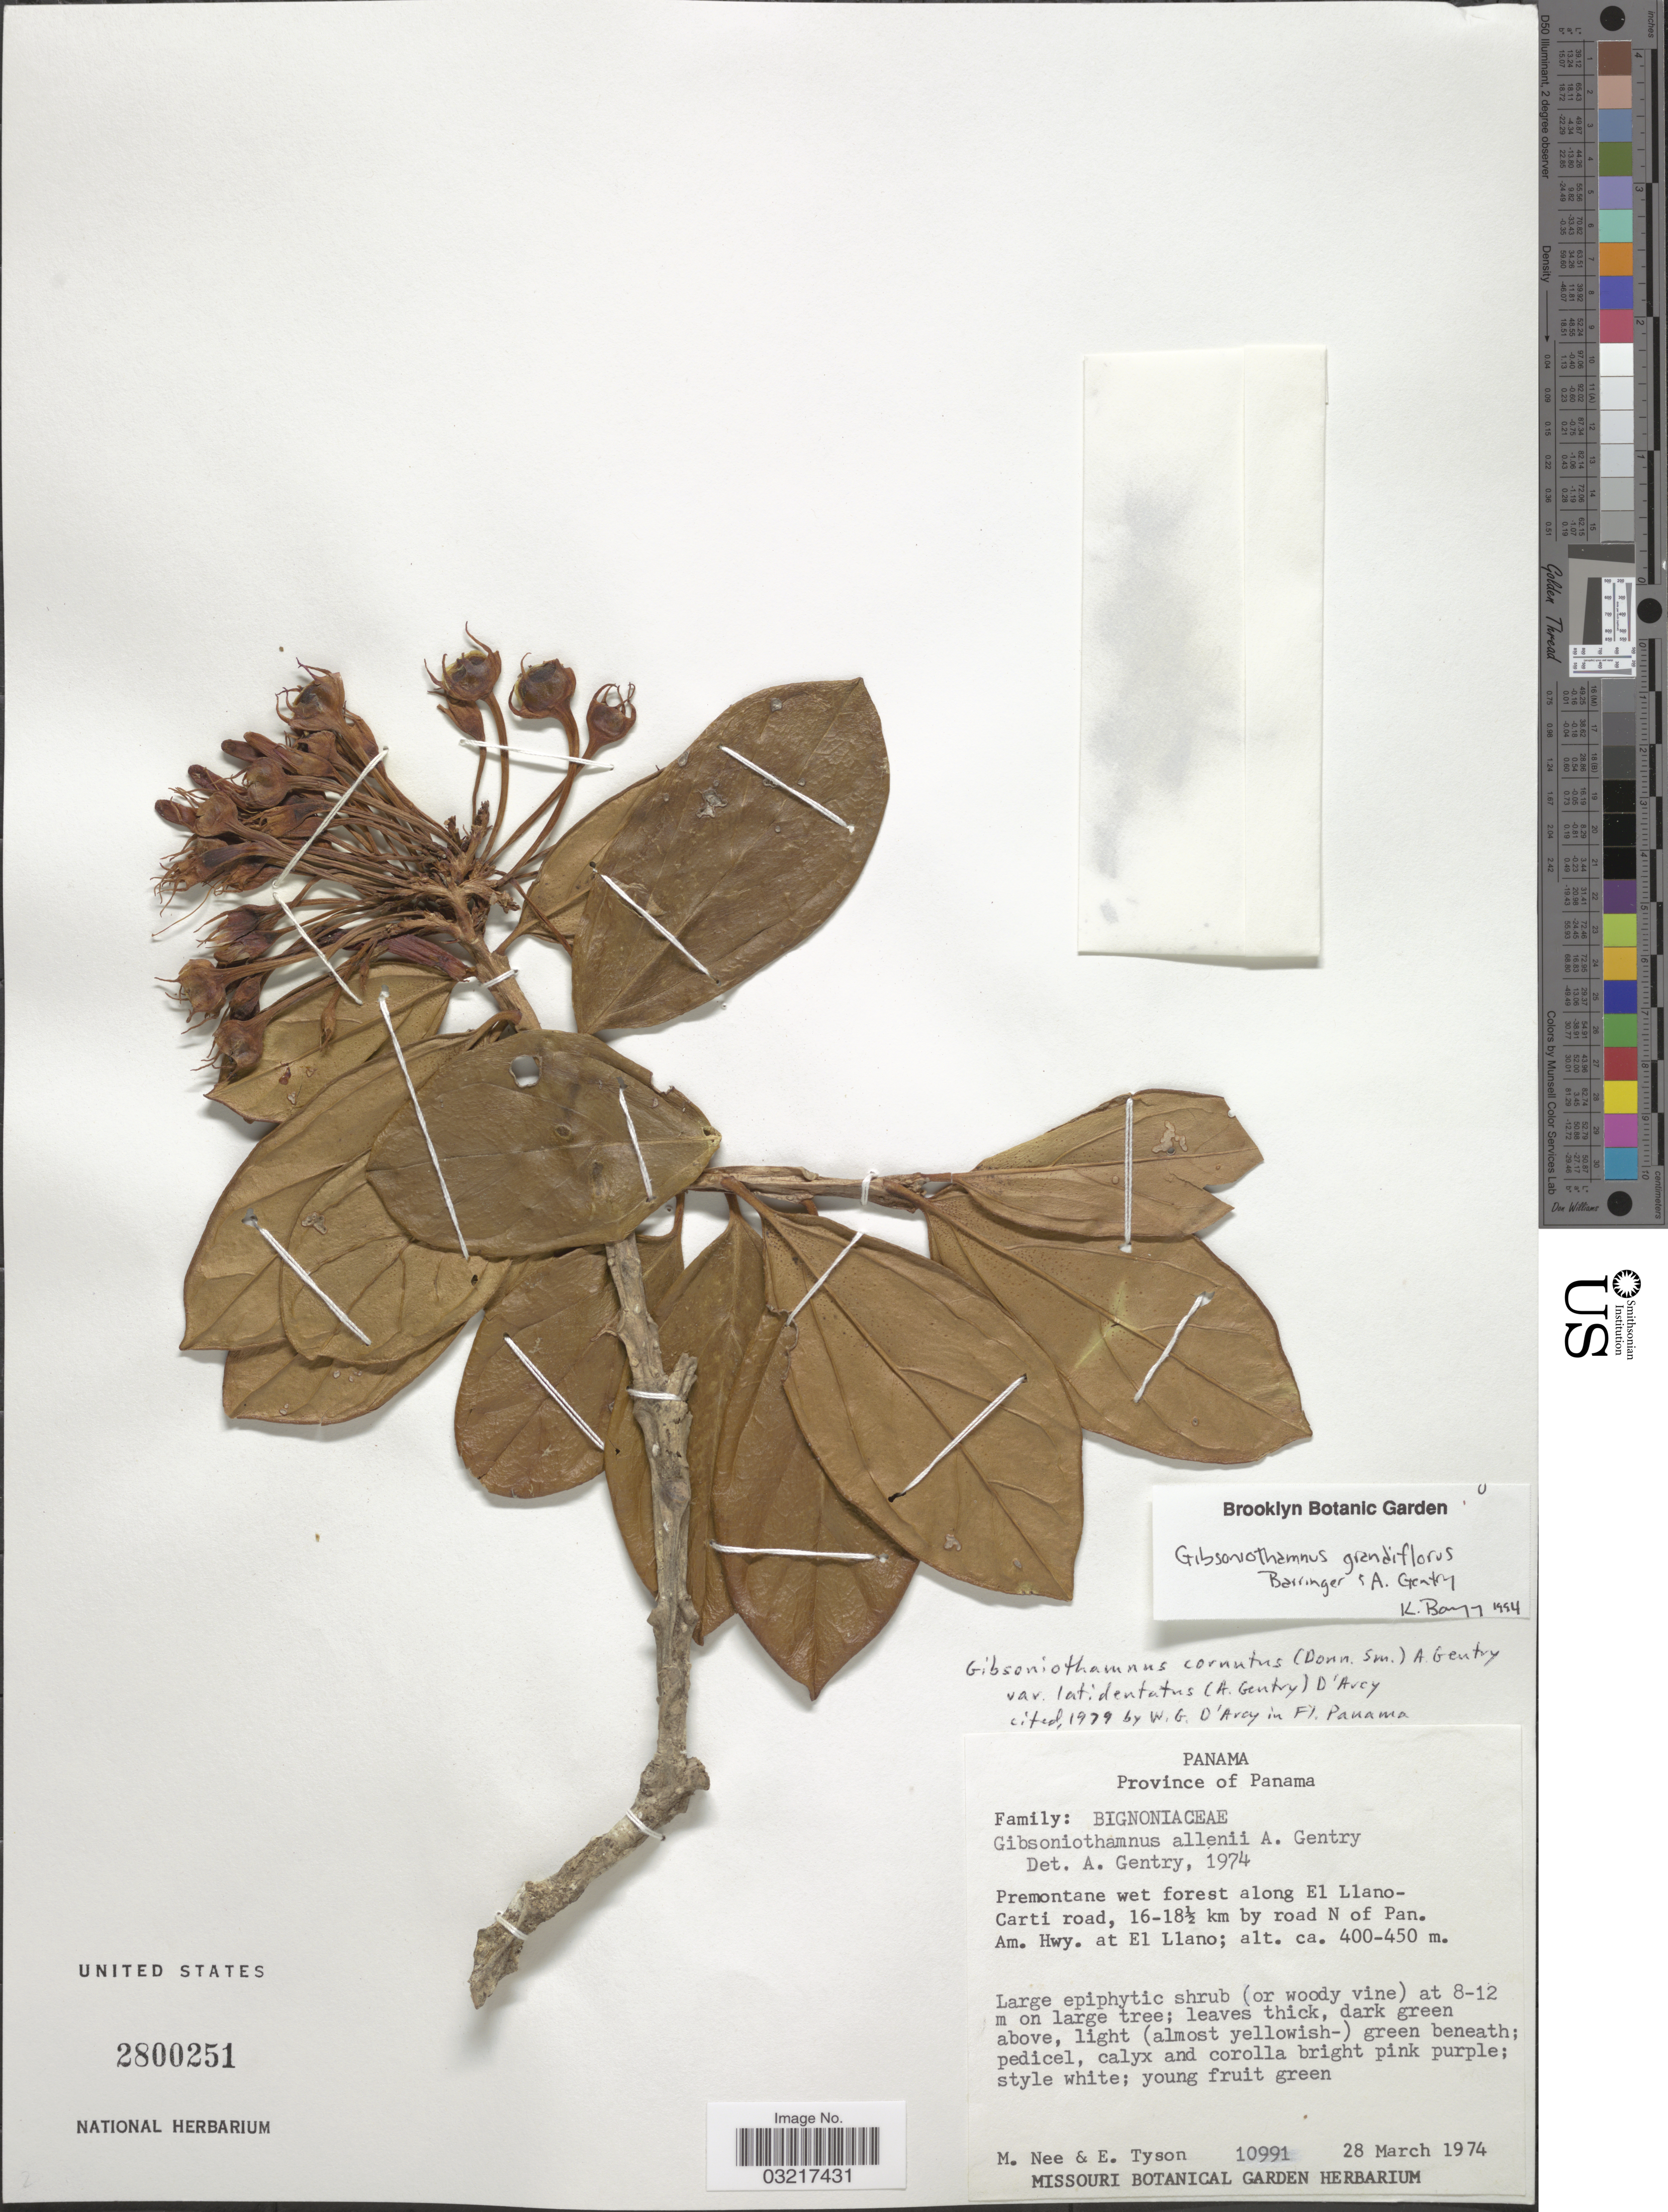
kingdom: Plantae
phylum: Tracheophyta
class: Magnoliopsida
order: Lamiales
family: Schlegeliaceae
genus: Gibsoniothamnus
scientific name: Gibsoniothamnus grandiflorus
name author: A.H. Gentry & Barringer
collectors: M. Nee & E. Tyson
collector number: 10991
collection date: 1974-03-28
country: Panama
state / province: Panamá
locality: Premontane wet forest along El Llano-Carti road, 16-18½ km by road N of Pan. Am. Hwy. At El Llano.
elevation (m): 400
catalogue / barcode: US 2800251